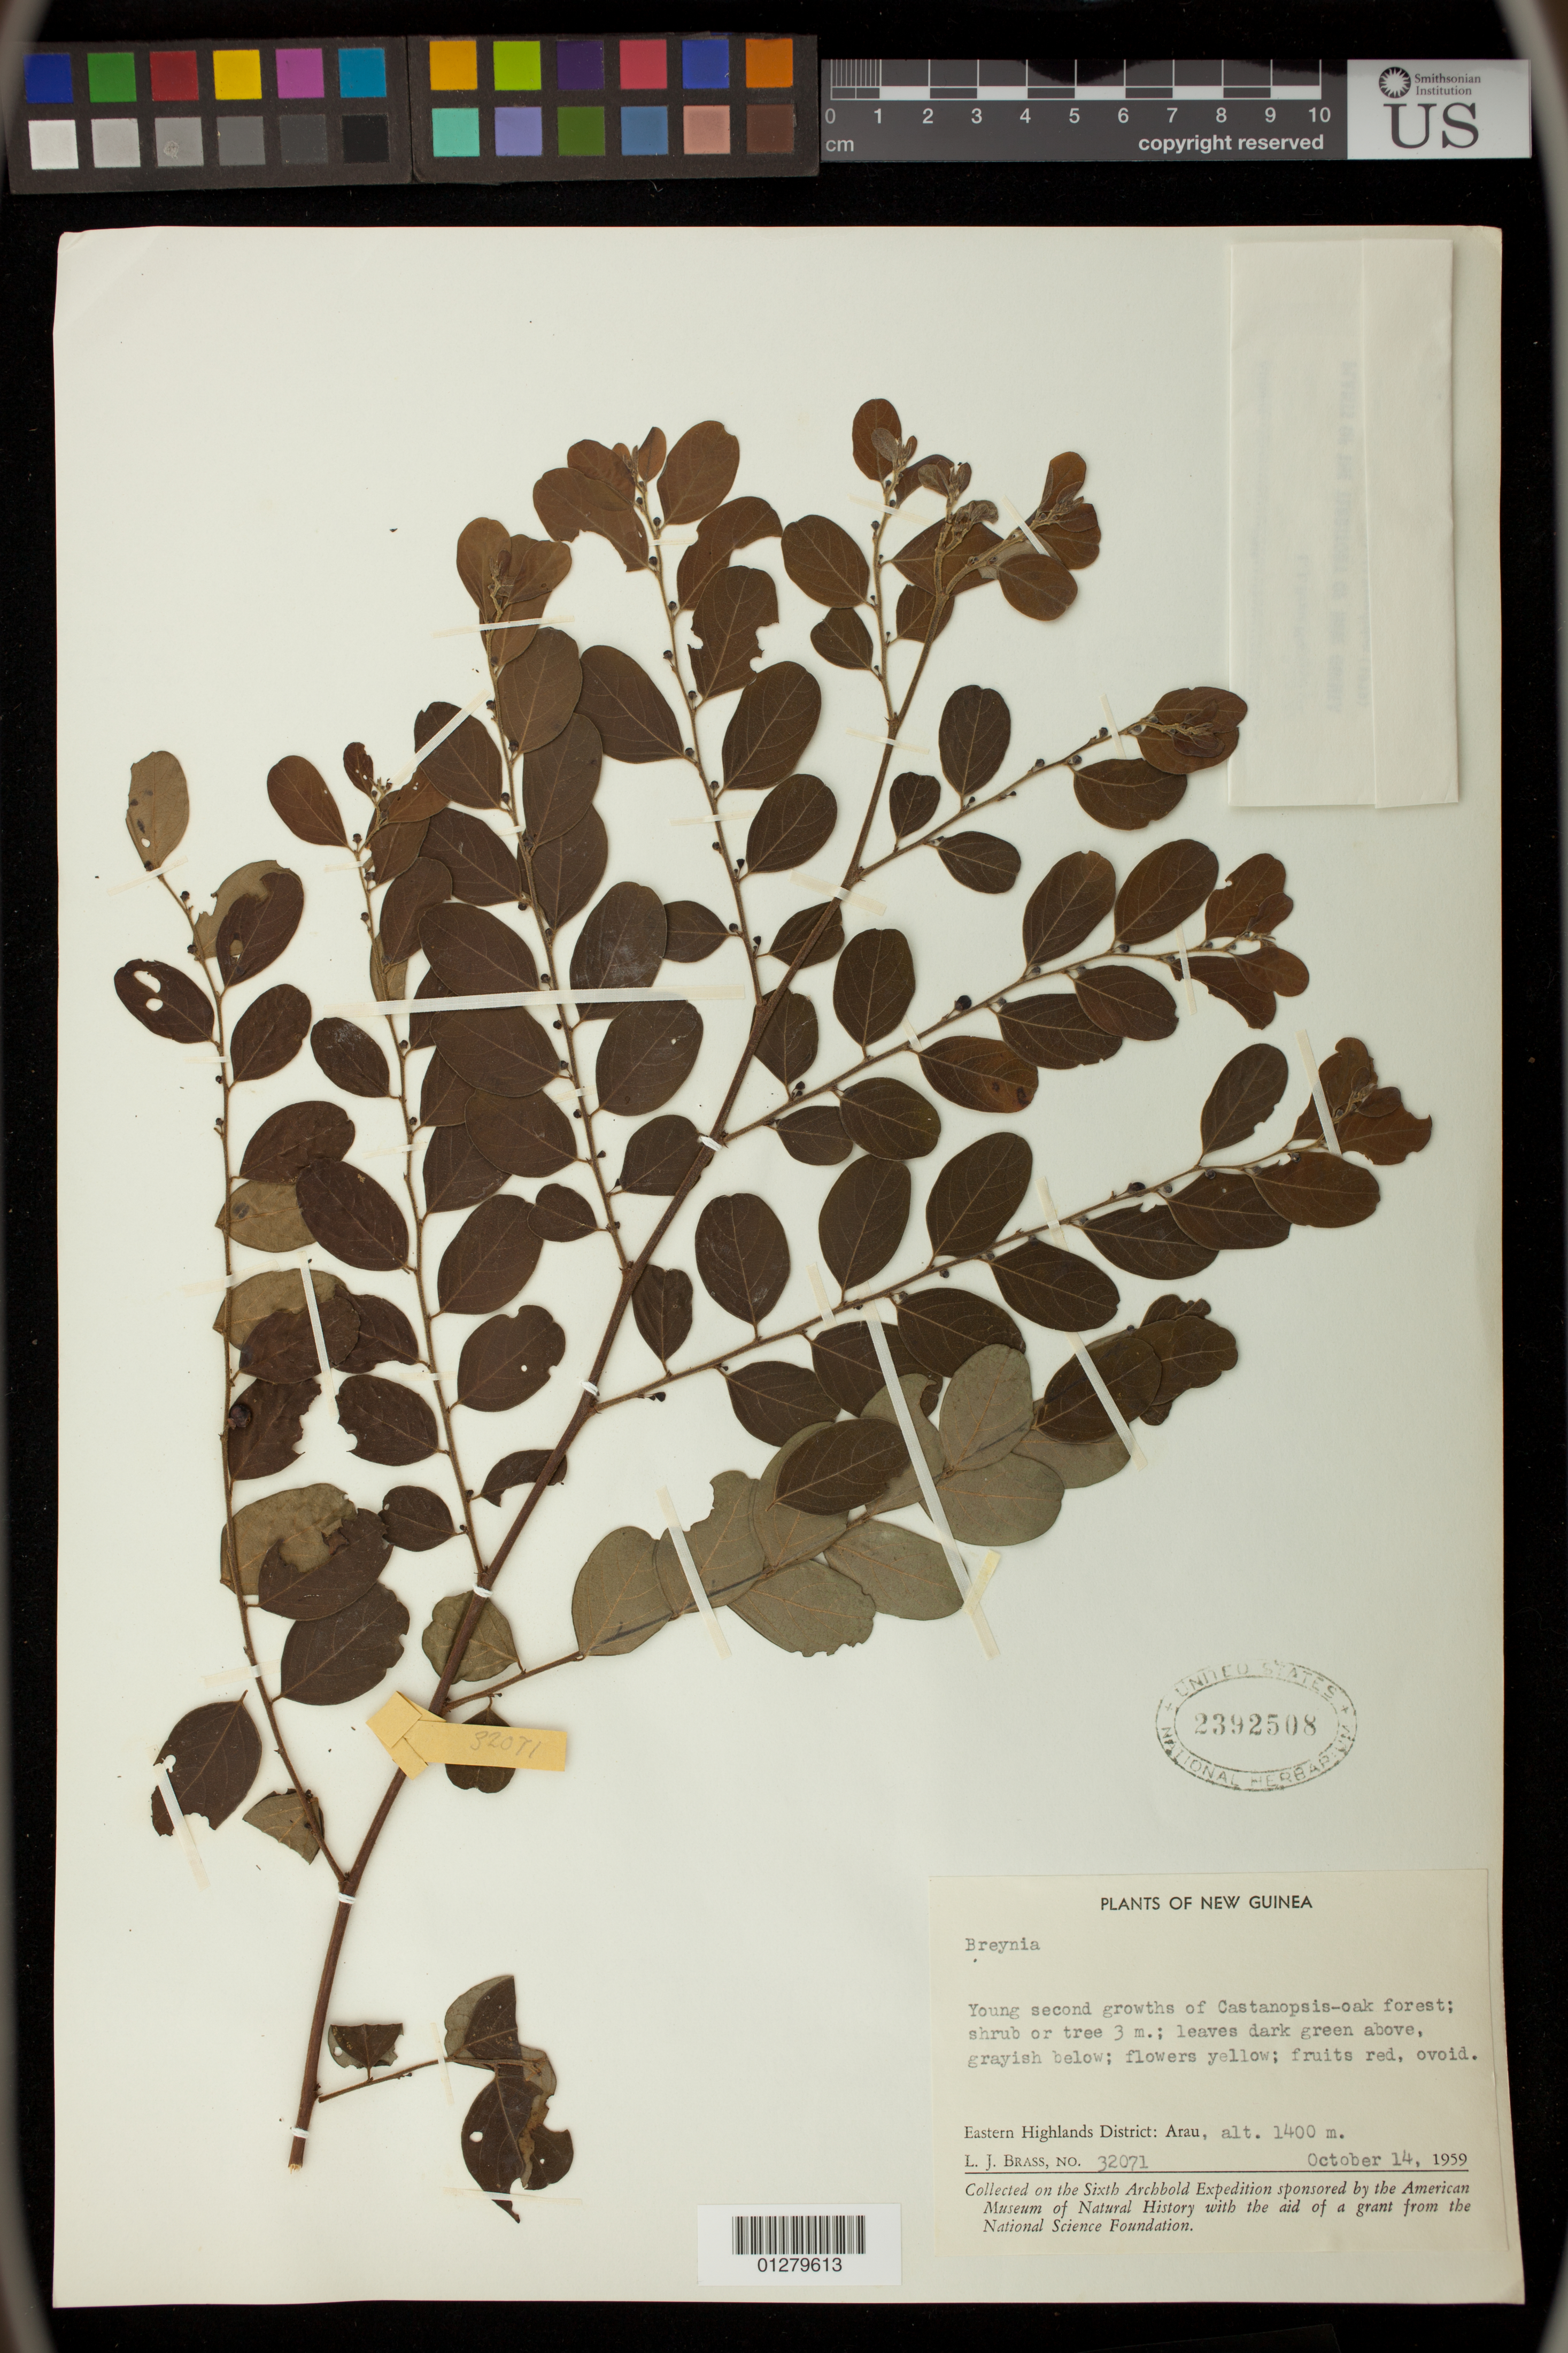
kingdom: Plantae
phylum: Tracheophyta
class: Magnoliopsida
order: Malpighiales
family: Phyllanthaceae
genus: Breynia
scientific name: Breynia sp.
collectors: L. J. Brass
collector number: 32071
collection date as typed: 14 Oct 1959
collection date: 1959-10-14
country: Papua New Guinea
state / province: Eastern Highlands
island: New Guinea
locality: Arau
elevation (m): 1400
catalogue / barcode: US 2392508